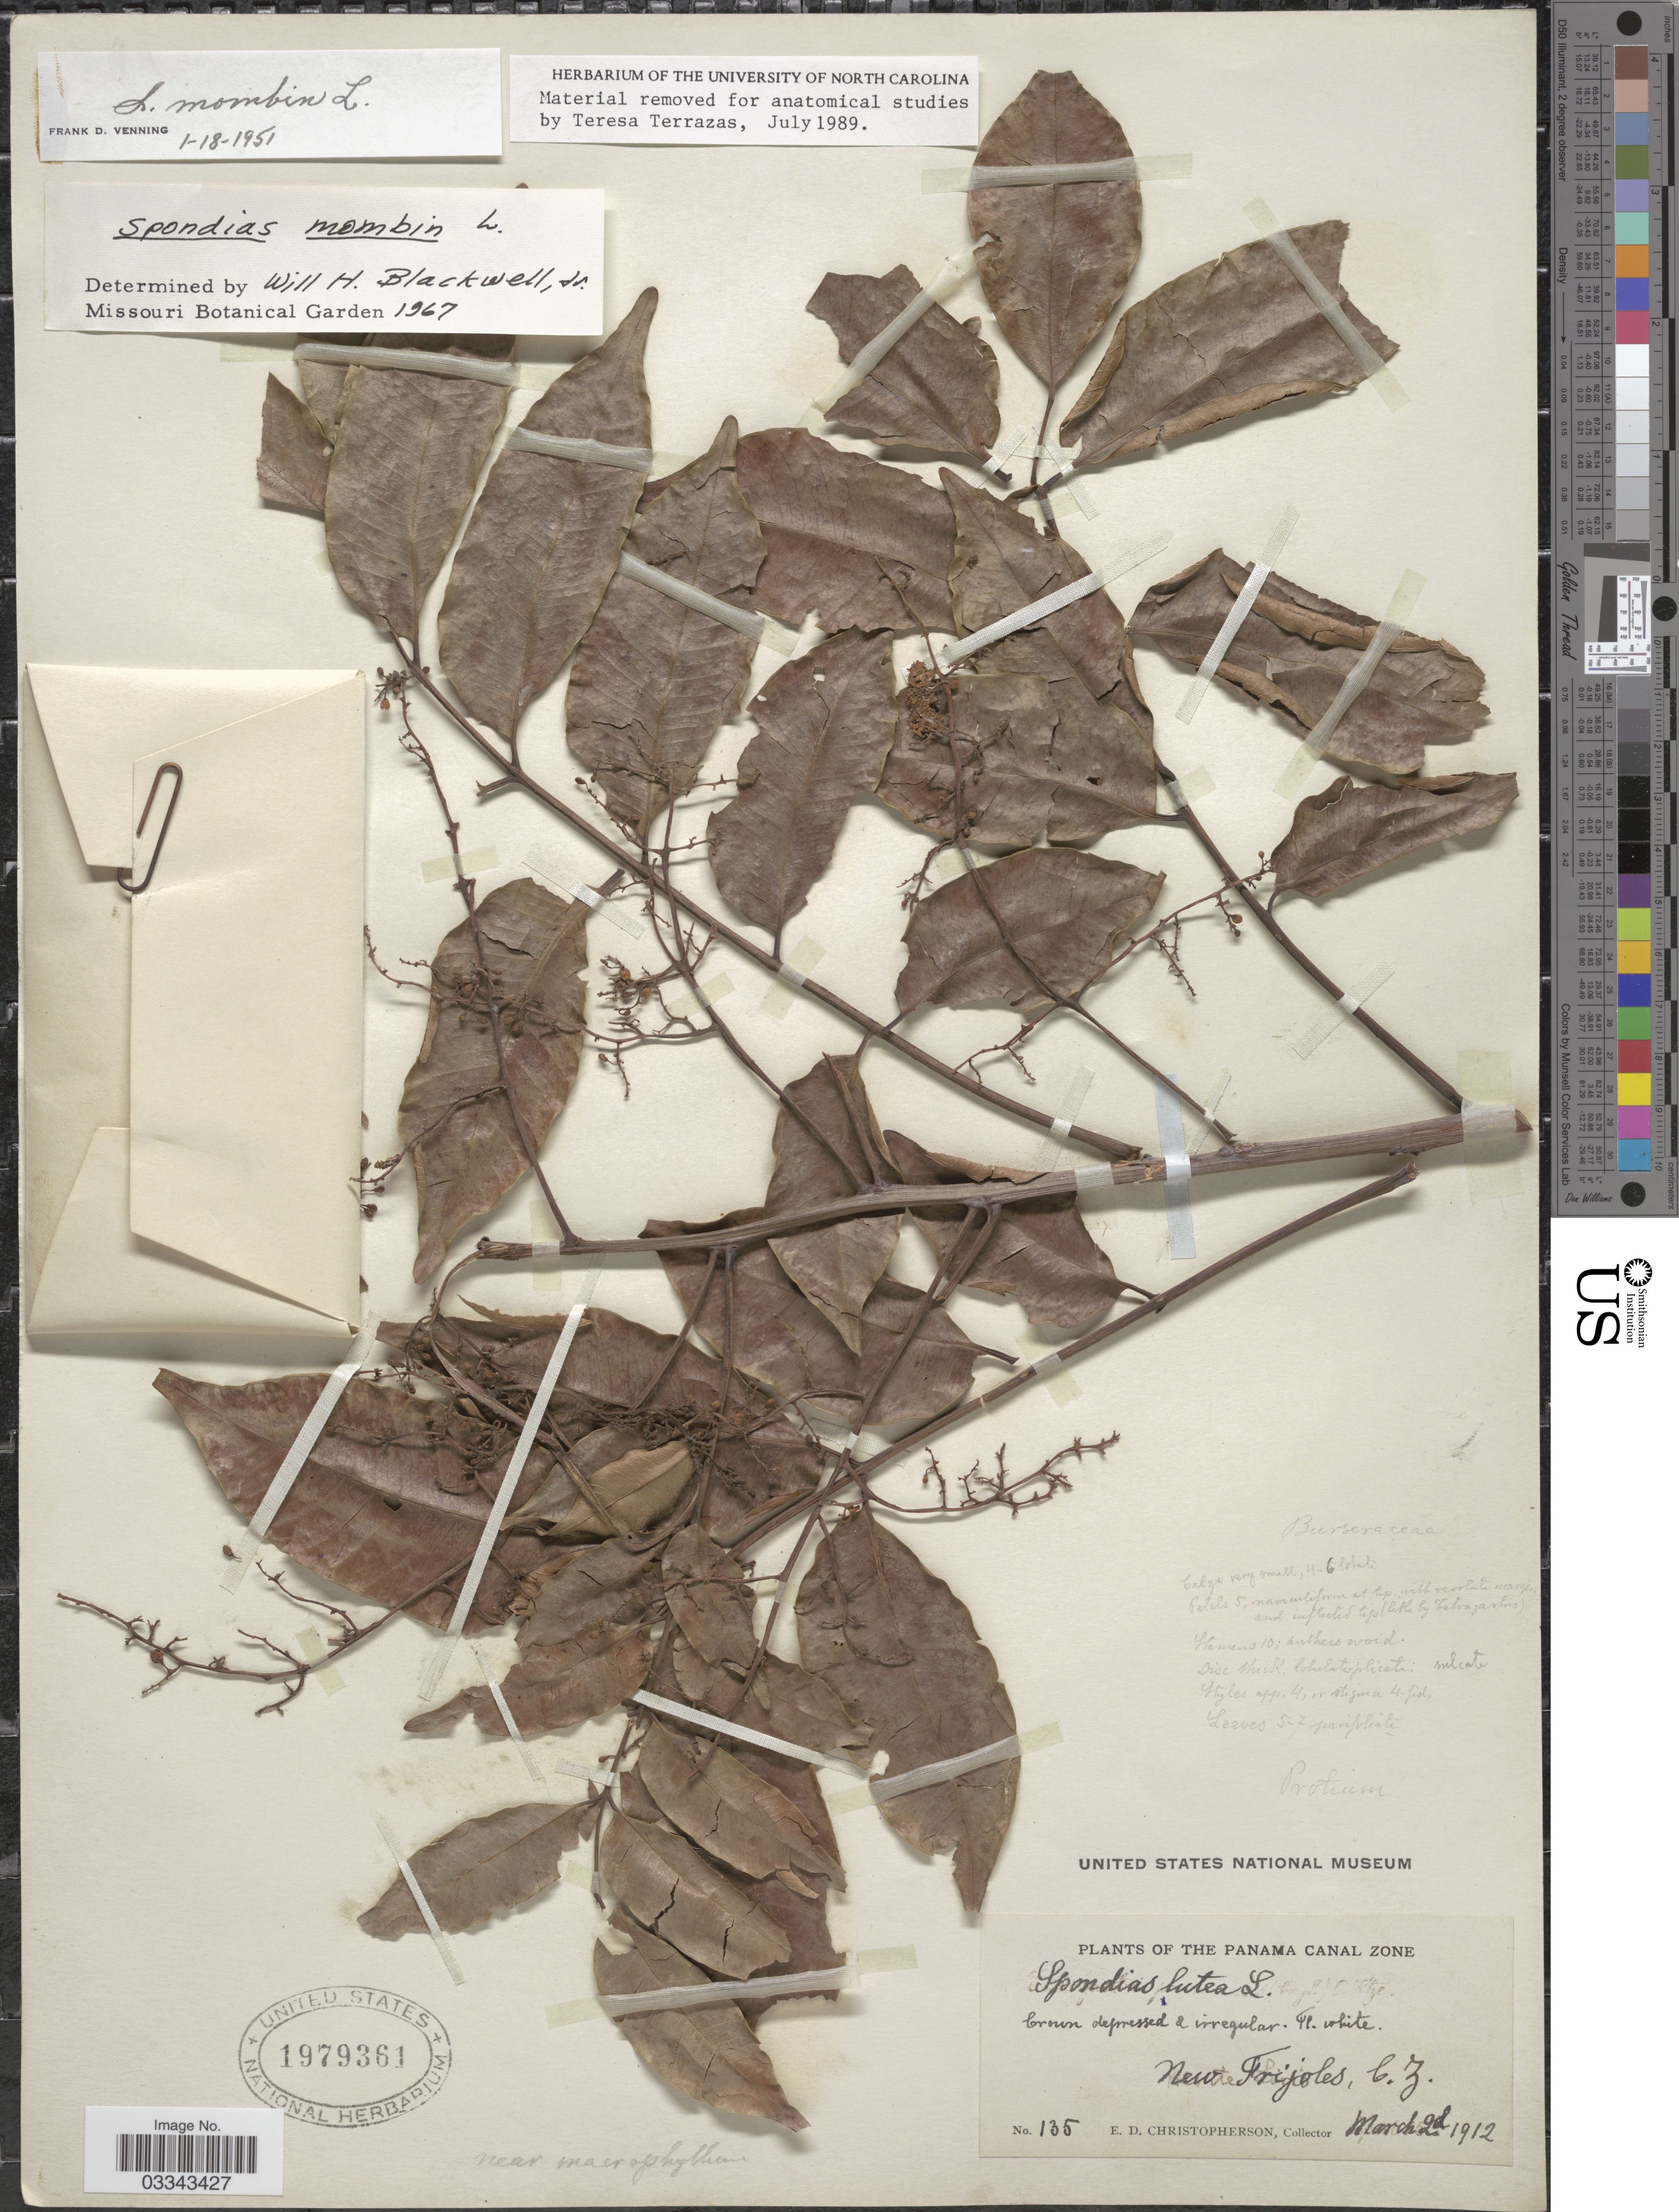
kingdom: Plantae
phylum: Tracheophyta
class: Magnoliopsida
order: Sapindales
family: Anacardiaceae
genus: Spondias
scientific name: Spondias mombin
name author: L.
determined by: Mitchell, John D.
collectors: E. Christopherson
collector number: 135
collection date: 1912-03-02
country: Panama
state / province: Colón / Panamá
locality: The Panama Canal Zone. New Frijoles, C. Z.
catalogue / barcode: US 1979361